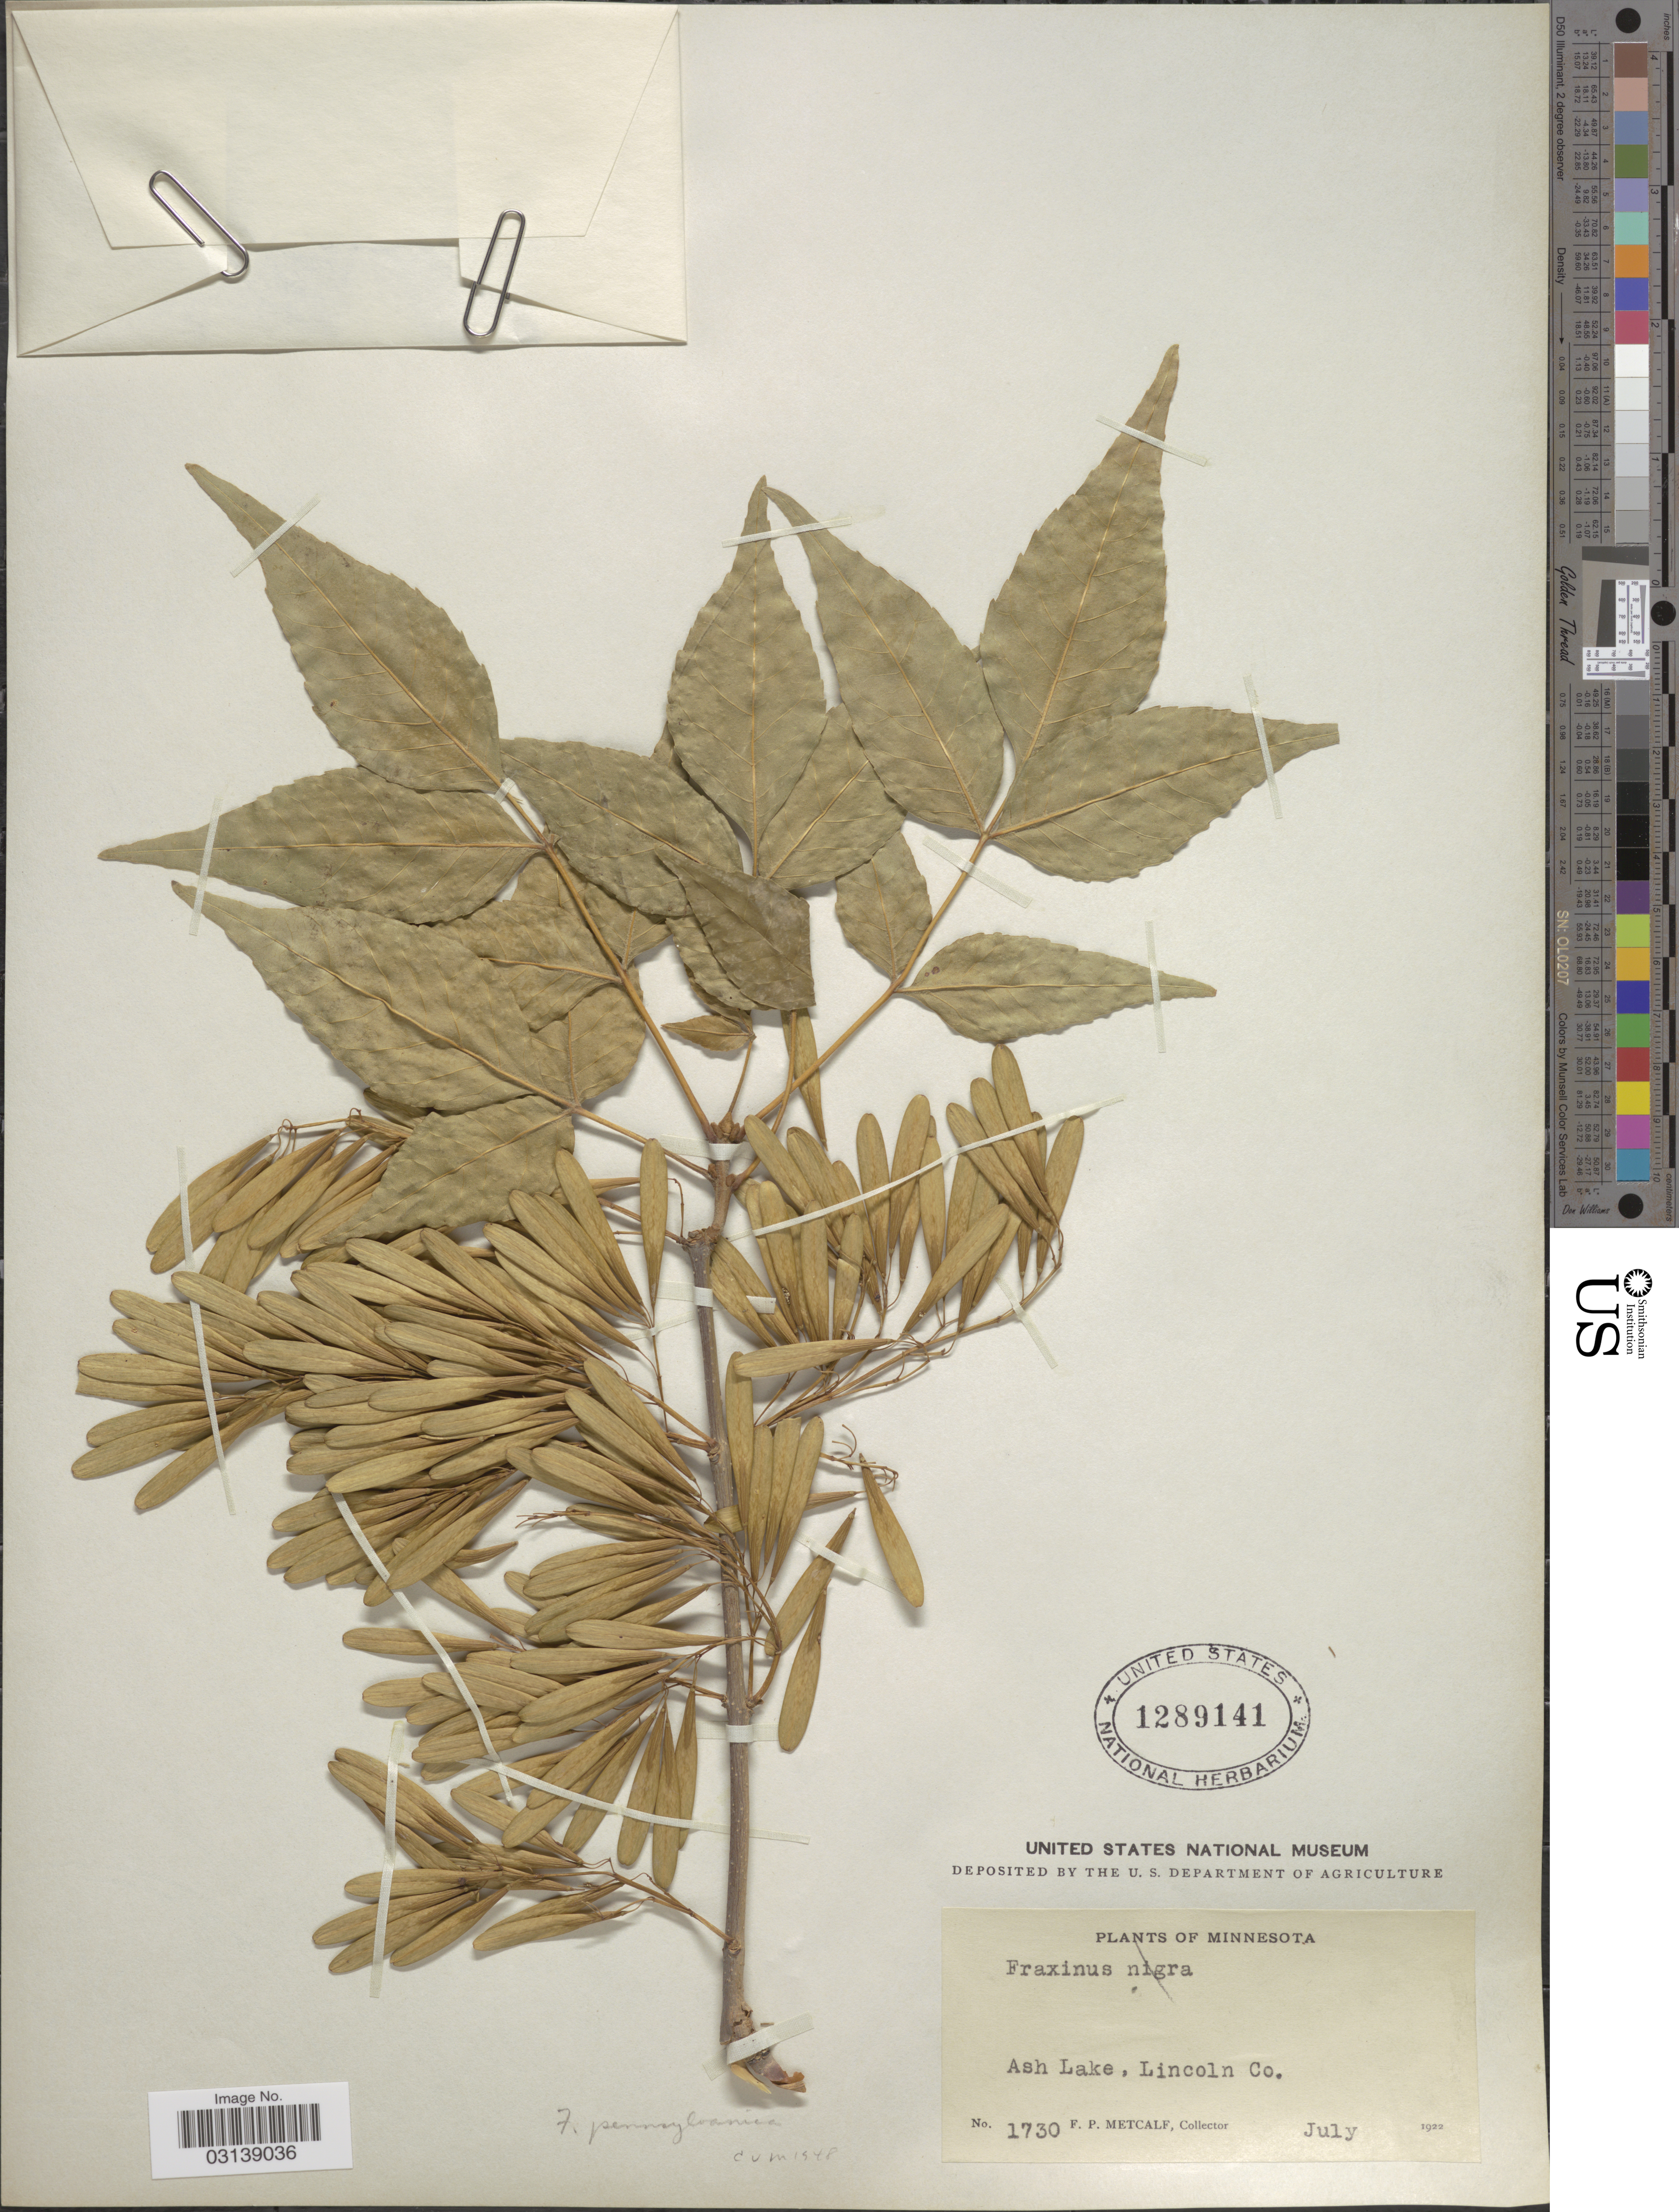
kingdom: Plantae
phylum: Tracheophyta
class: Magnoliopsida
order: Lamiales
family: Oleaceae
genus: Fraxinus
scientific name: Fraxinus pennsylvanica var. pubescens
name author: (Lam.) Lingelsh.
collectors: F. Metcalf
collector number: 1730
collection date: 1922-07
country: United States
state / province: Minnesota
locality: Ash Lake, Lincoln Co.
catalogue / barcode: US 1289141